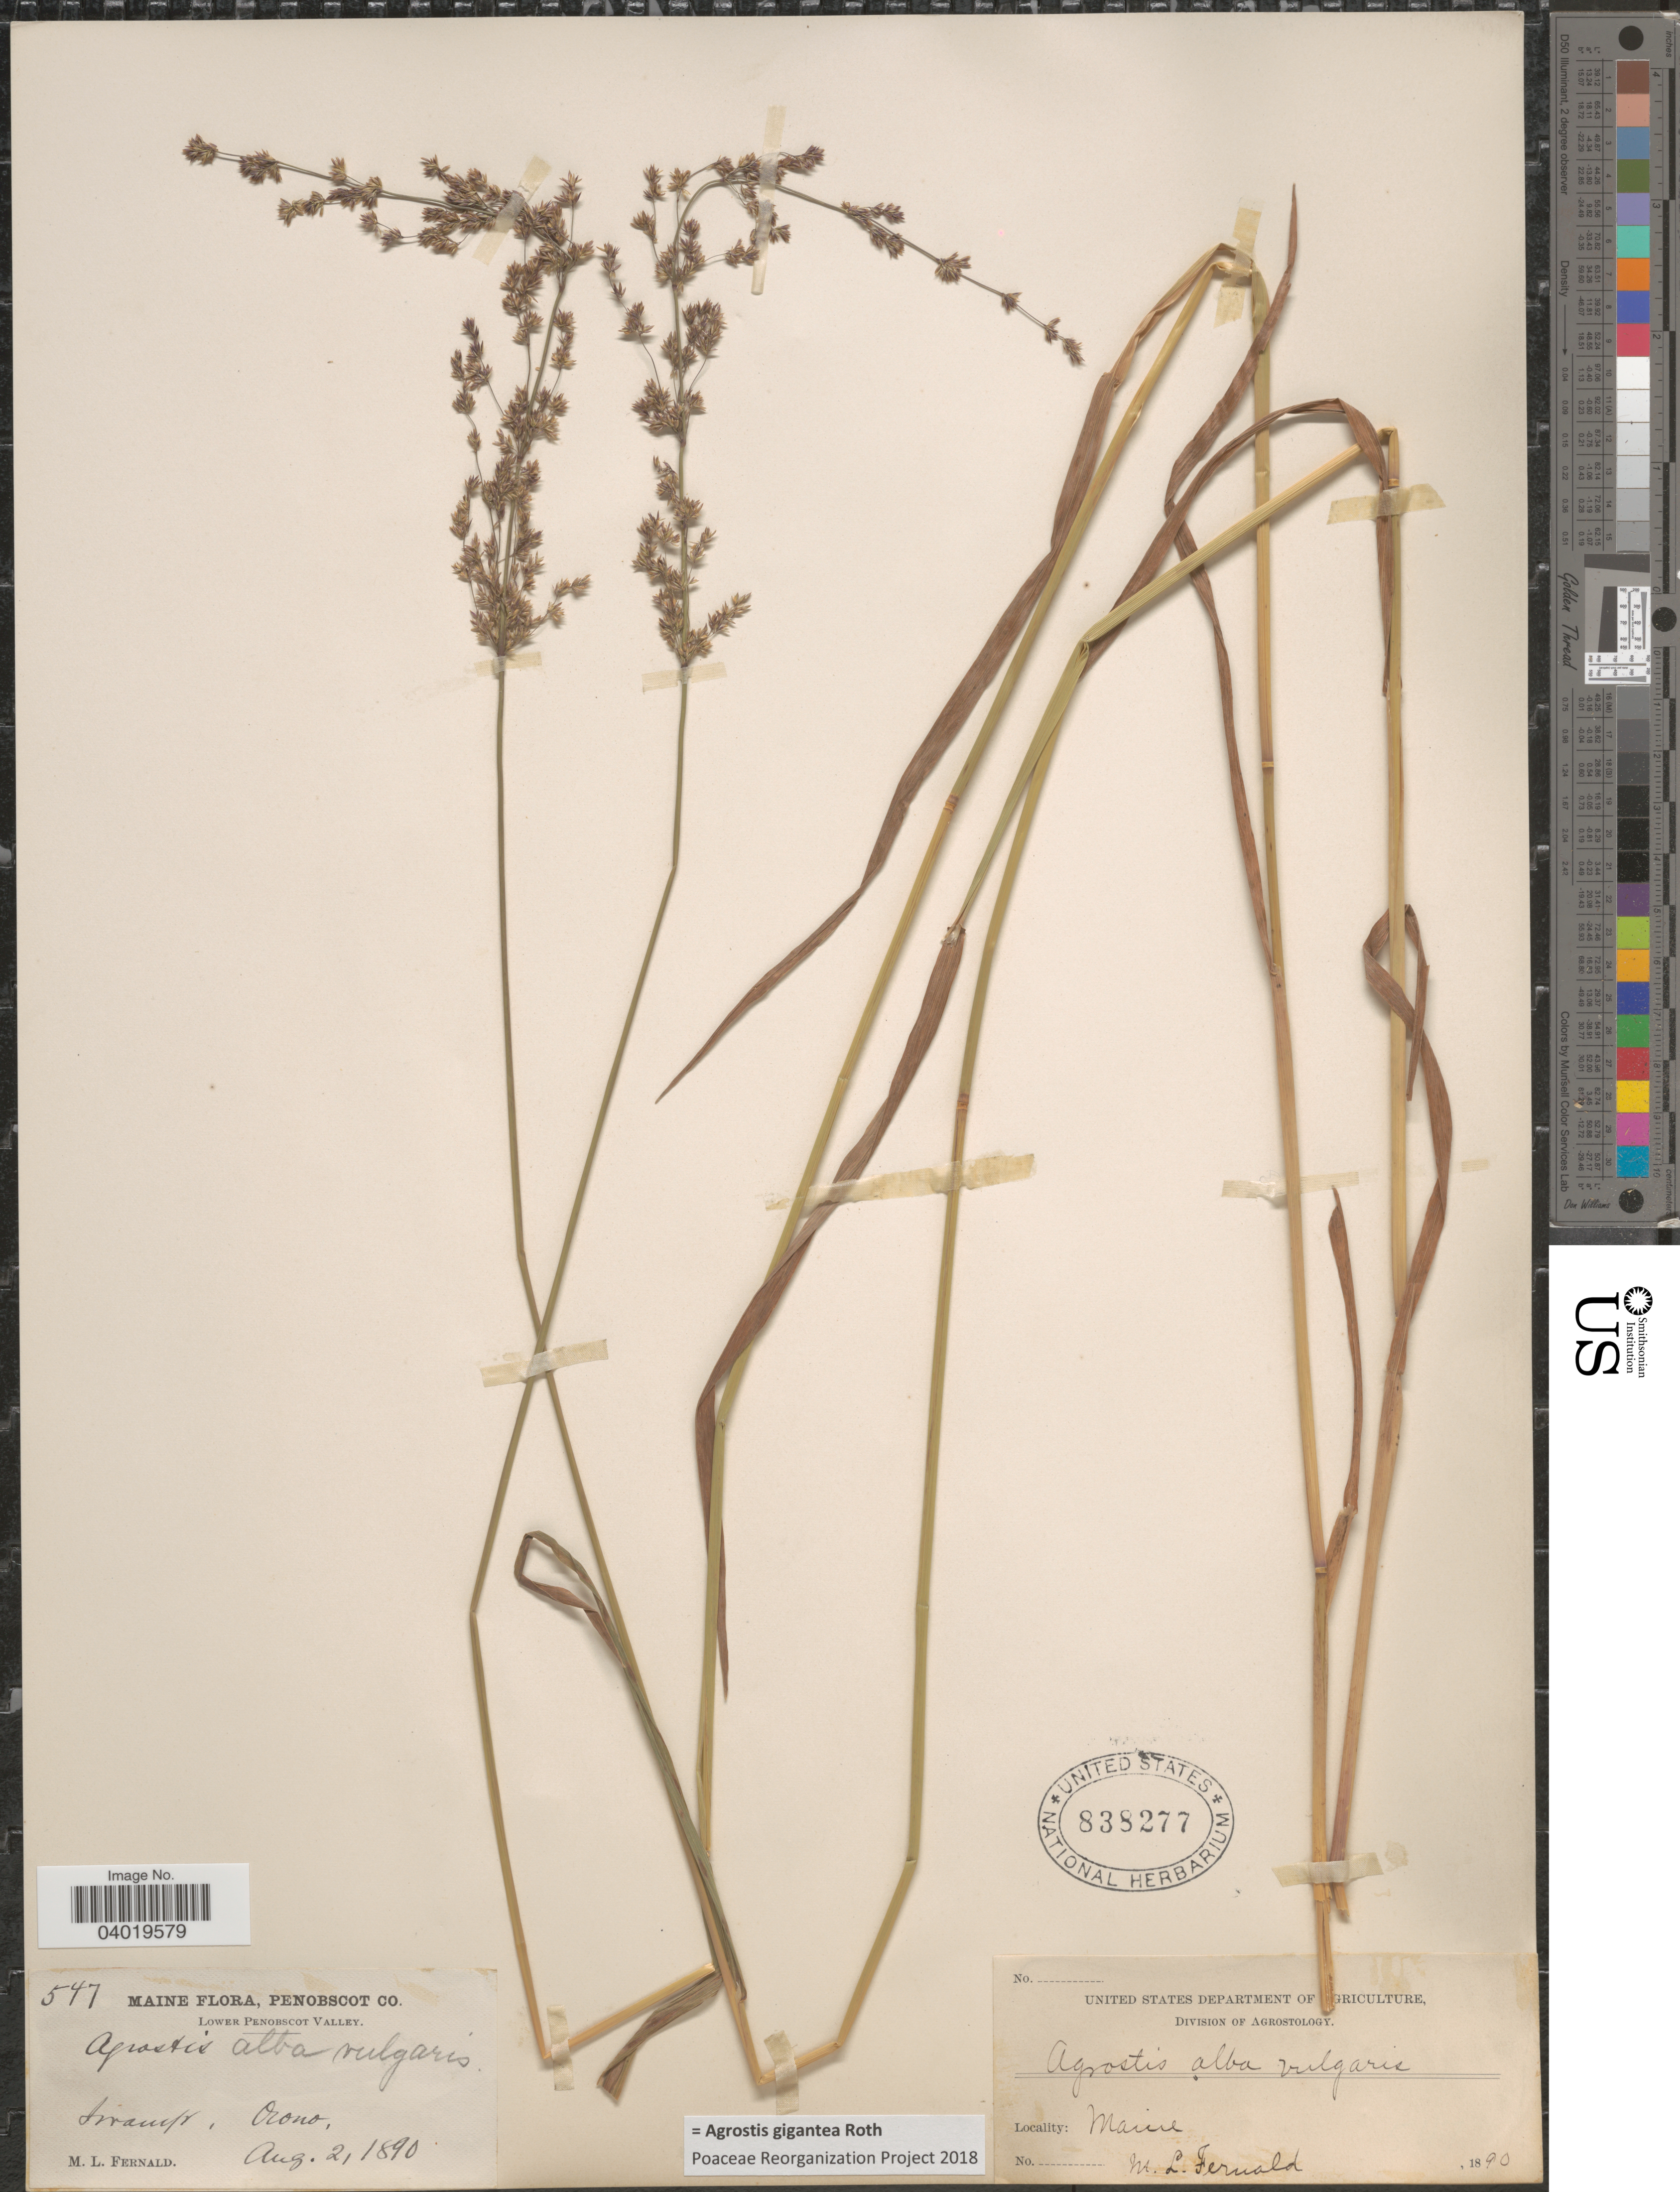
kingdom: Plantae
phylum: Tracheophyta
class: Liliopsida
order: Poales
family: Poaceae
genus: Agrostis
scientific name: Agrostis gigantea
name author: Roth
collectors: M. L. Fernald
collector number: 547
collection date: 1890-08-02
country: United States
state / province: Maine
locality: Penobscot Co. Lower Penobscot Valley.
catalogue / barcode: US 838277